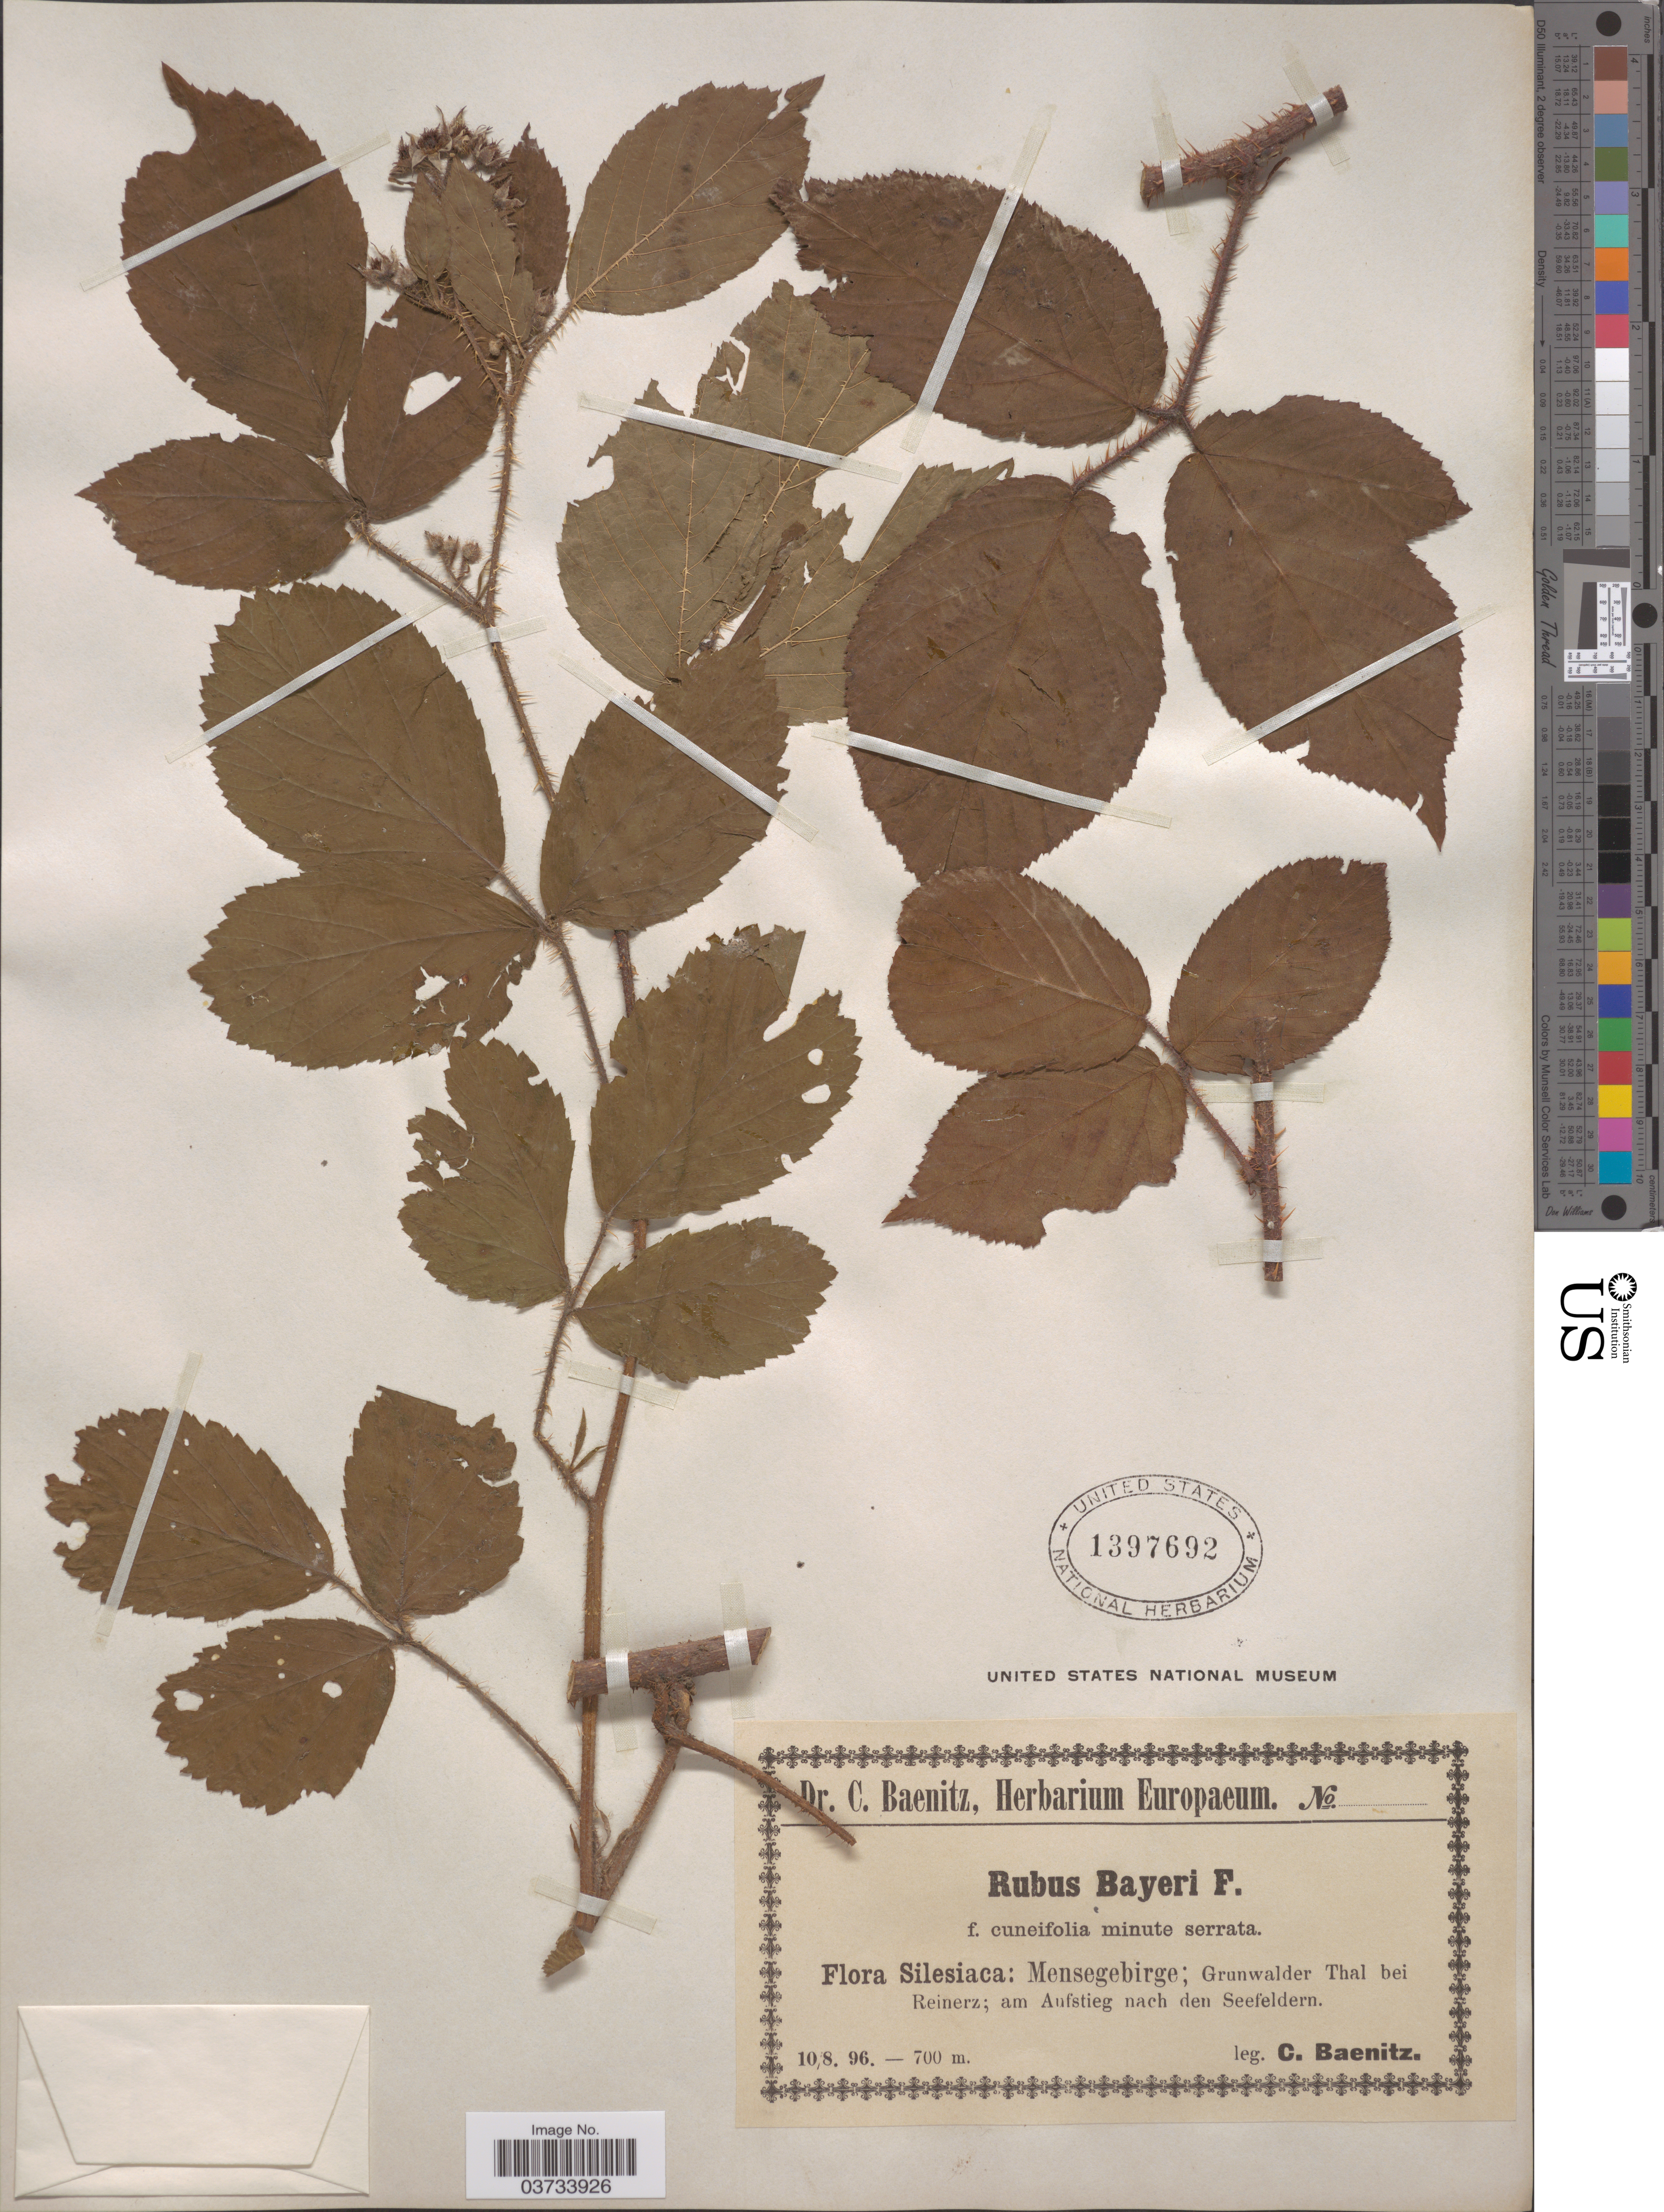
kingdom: Plantae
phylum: Tracheophyta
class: Magnoliopsida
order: Rosales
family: Rosaceae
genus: Rubus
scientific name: Rubus bayeri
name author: Focke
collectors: C. G. Baenitz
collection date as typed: Transcribed d/m/y: 10/8/96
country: Poland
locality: Silesiaca; Mensegebirge; Grunwalder Thal bei Reinerz; am Aufstieg nach den Seefeldern.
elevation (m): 700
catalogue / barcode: US 1397692